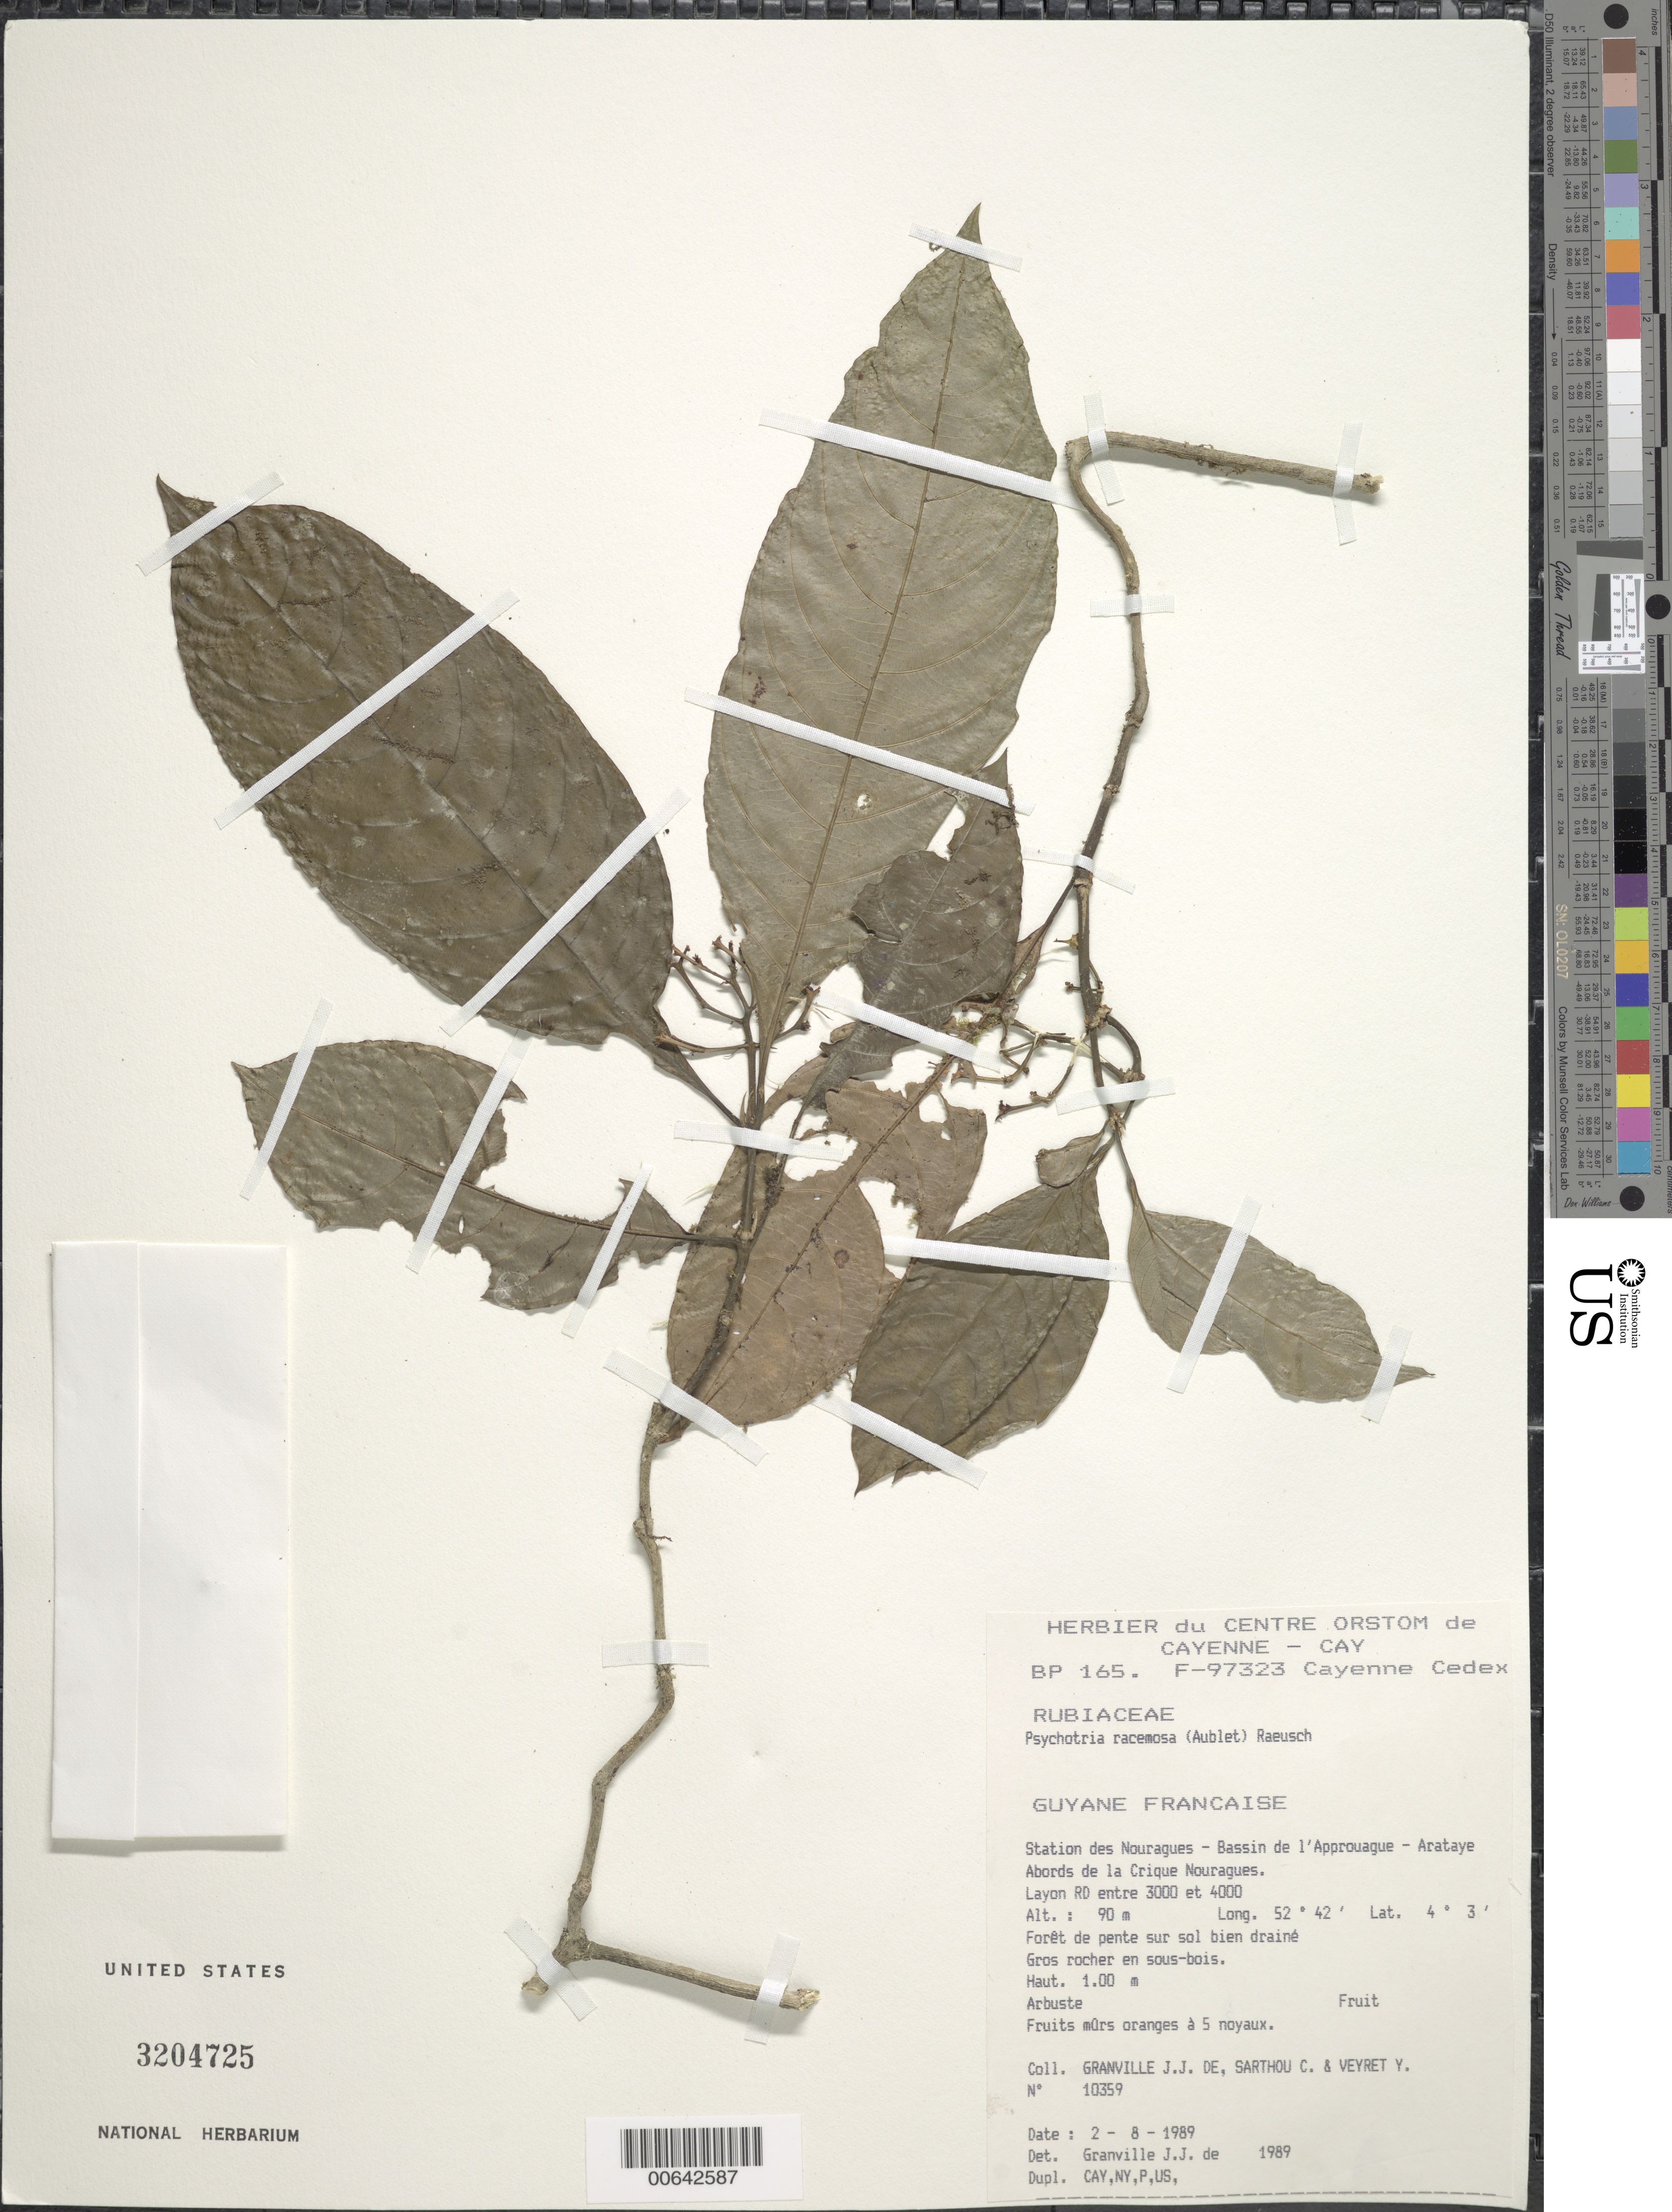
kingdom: Plantae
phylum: Tracheophyta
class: Magnoliopsida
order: Gentianales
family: Rubiaceae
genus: Palicourea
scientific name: Palicourea racemosa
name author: (Aubl.) Borhidi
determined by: Kirkbride, J. H., Jr.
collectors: J.-J. de Granville, C. Sarthou & Y. Veyret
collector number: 10359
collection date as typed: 2-Aug-89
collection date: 1989-08-02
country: French Guiana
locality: Station des Nouragues, Bassin de l'Approuague, Arataye, Abords de la crique Nouraues. Layon RD entre 3000 et 4000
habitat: Forêt de pente sur sol bien drainé; gros rocher en sous-bois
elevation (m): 90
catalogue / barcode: US 3204725